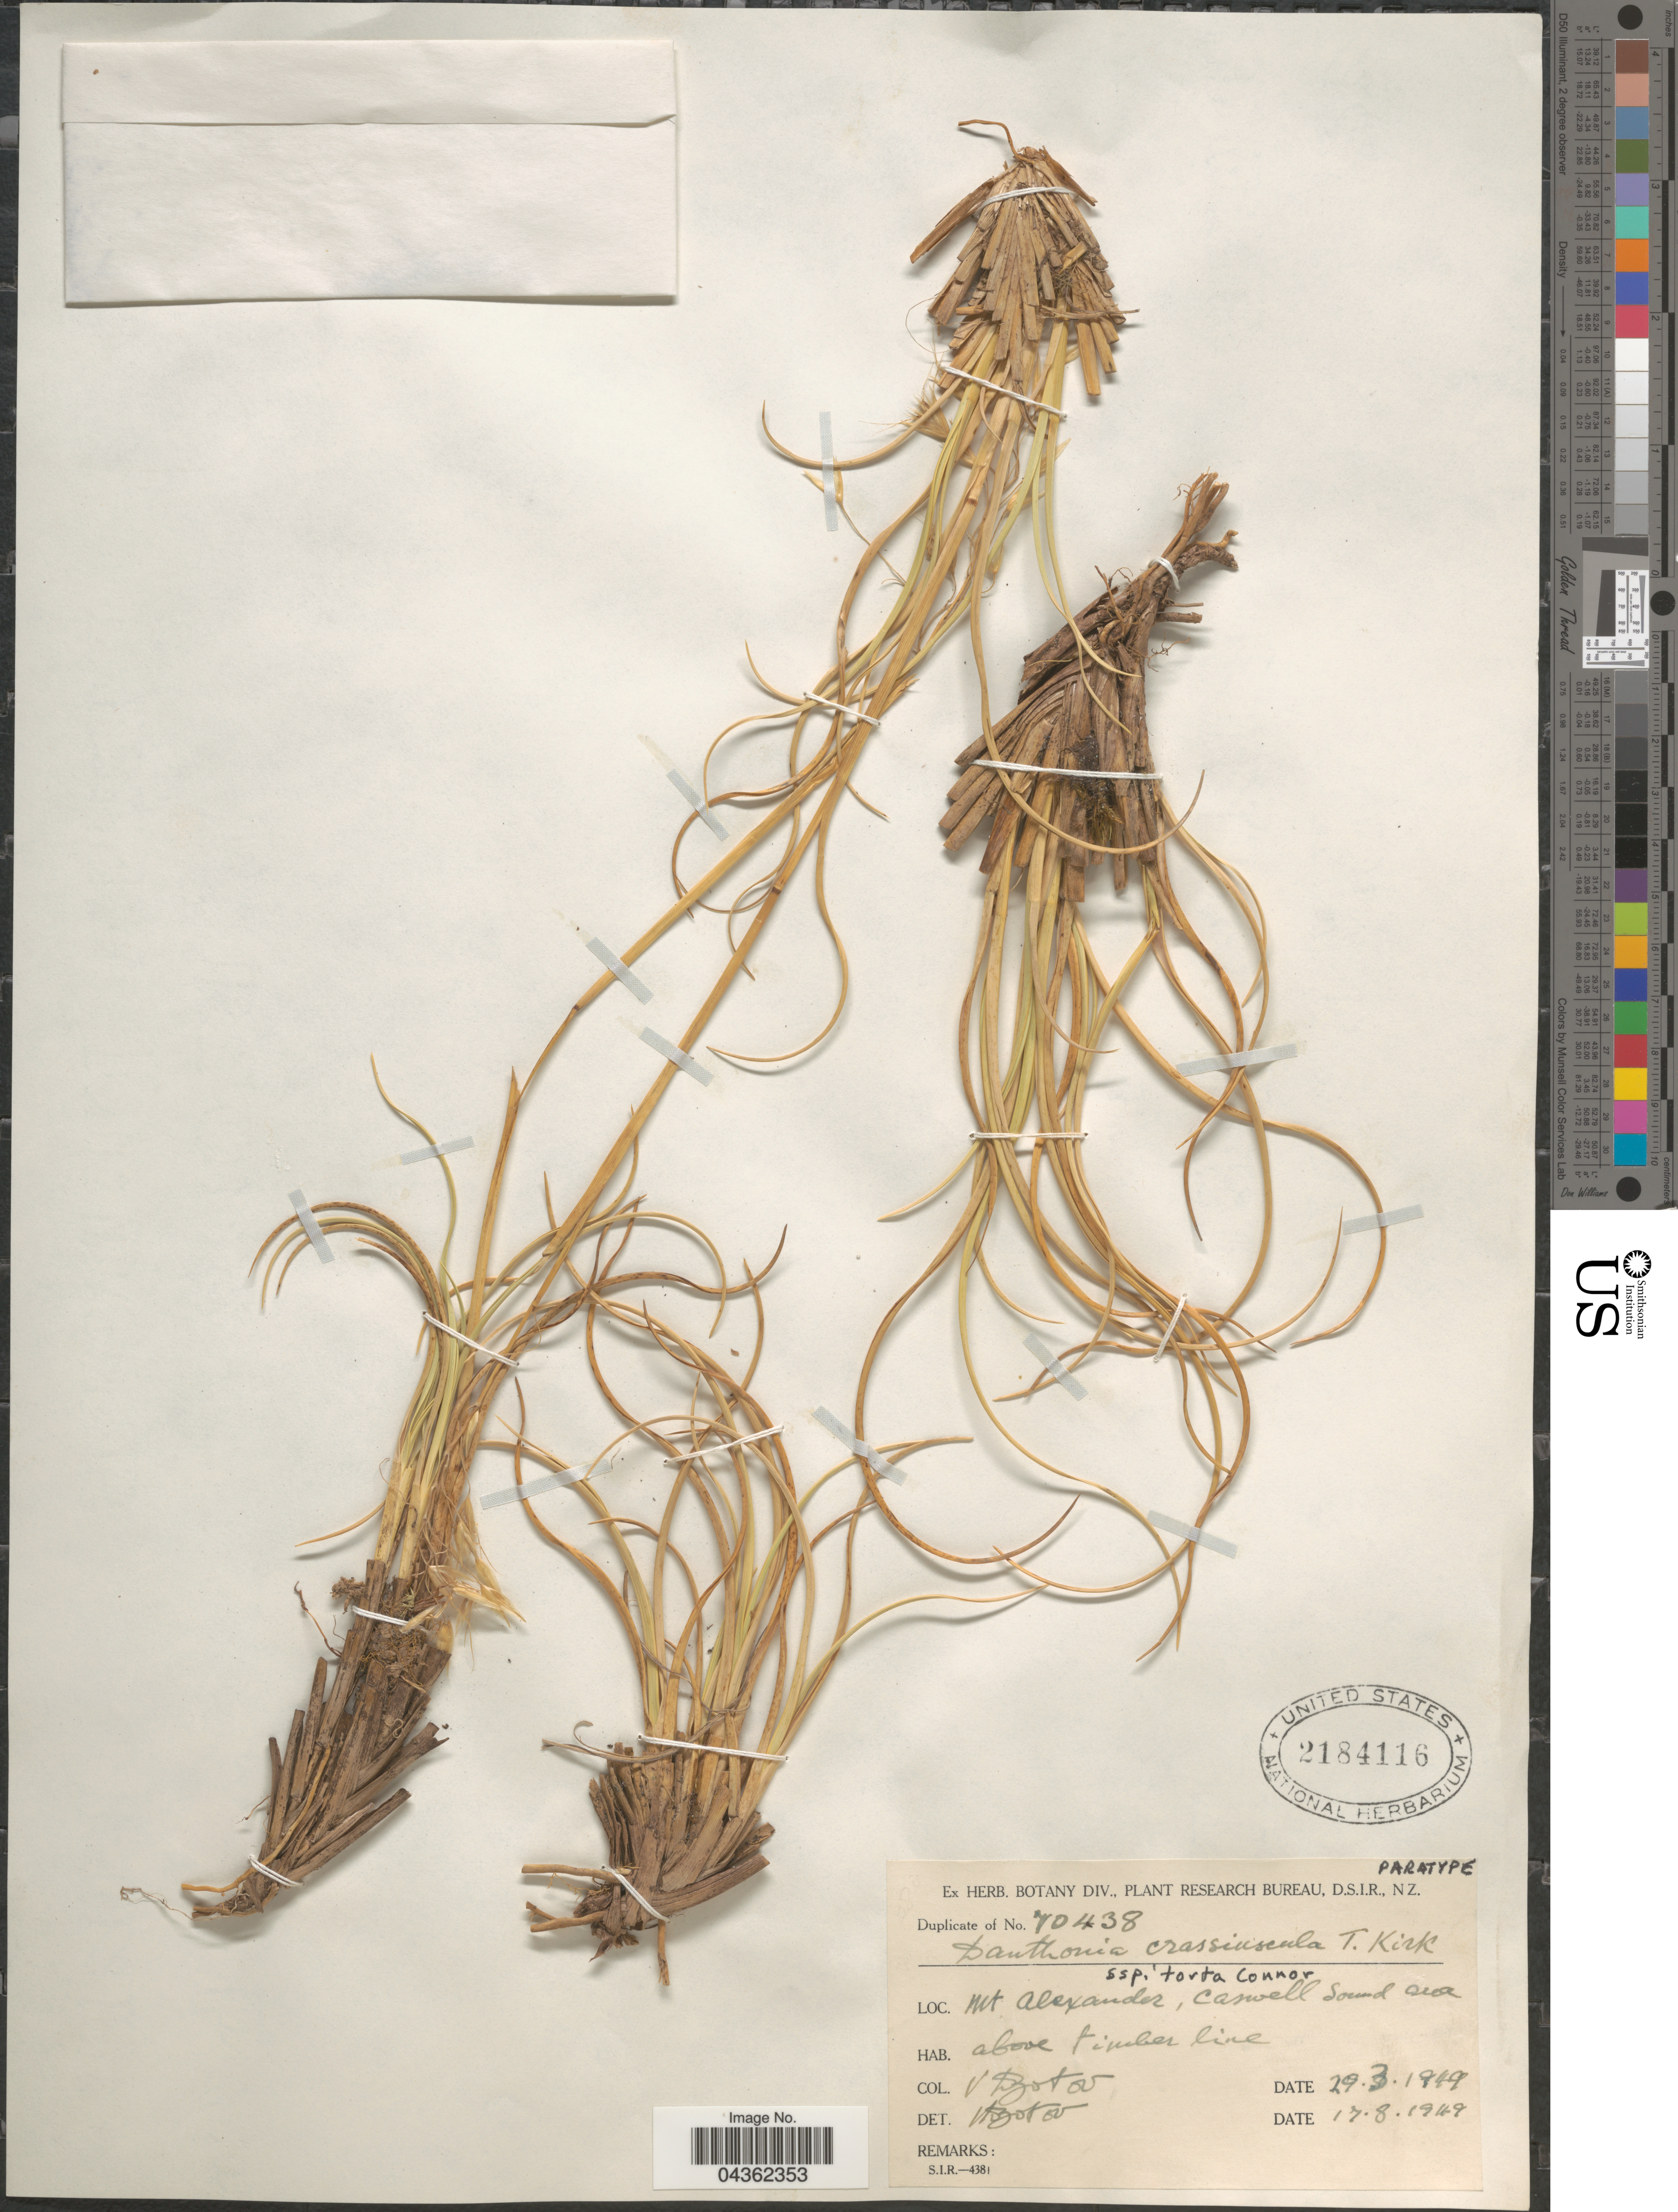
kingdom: Plantae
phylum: Tracheophyta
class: Liliopsida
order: Poales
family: Poaceae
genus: Chionochloa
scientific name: Chionochloa crassiuscula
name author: (Kirk) Zotov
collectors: V. Zotov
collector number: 70438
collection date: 1949-03-29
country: New Zealand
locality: Mt. Alexander, Caswell Sound Area. Above timber line.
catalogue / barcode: US 2184116